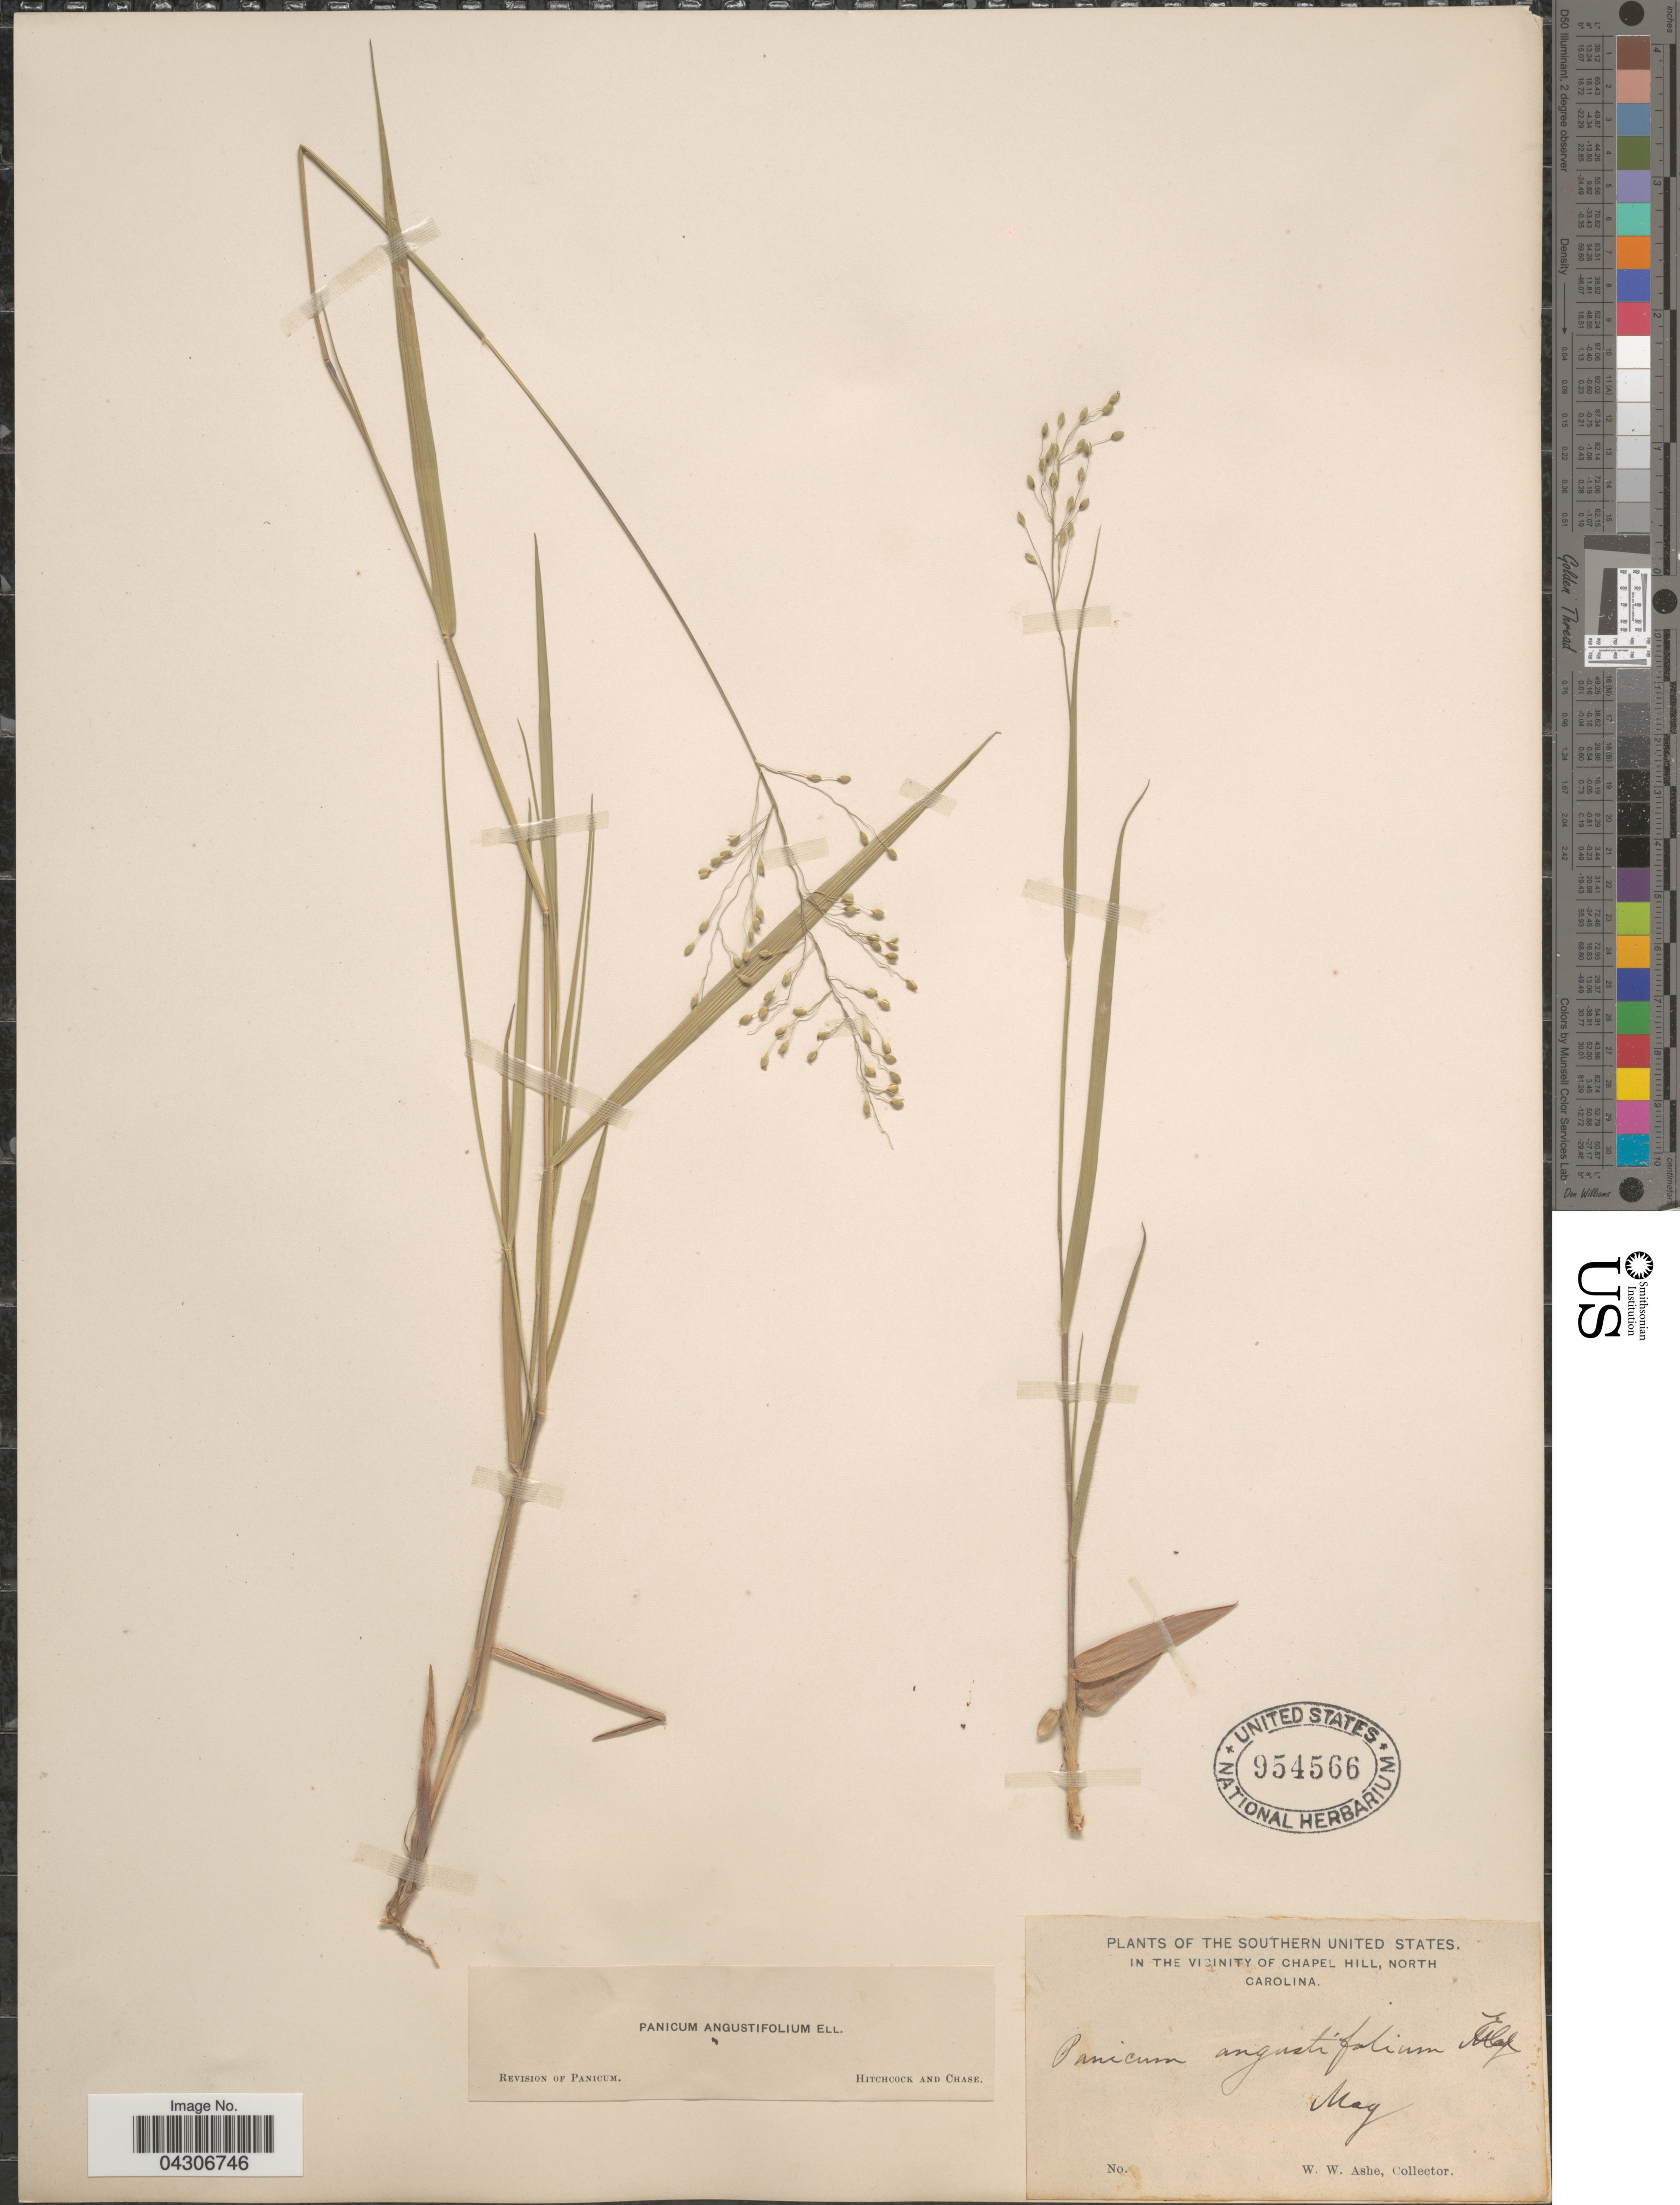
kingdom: Plantae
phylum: Tracheophyta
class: Liliopsida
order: Poales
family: Poaceae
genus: Dichanthelium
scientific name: Dichanthelium aciculare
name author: (Desv. ex Poir.) Gould & C.A. Clark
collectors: W. W. Ashe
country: United States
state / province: North Carolina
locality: The Southern United States. In The Vicinity Of Chapel Hill.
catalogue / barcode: US 954566